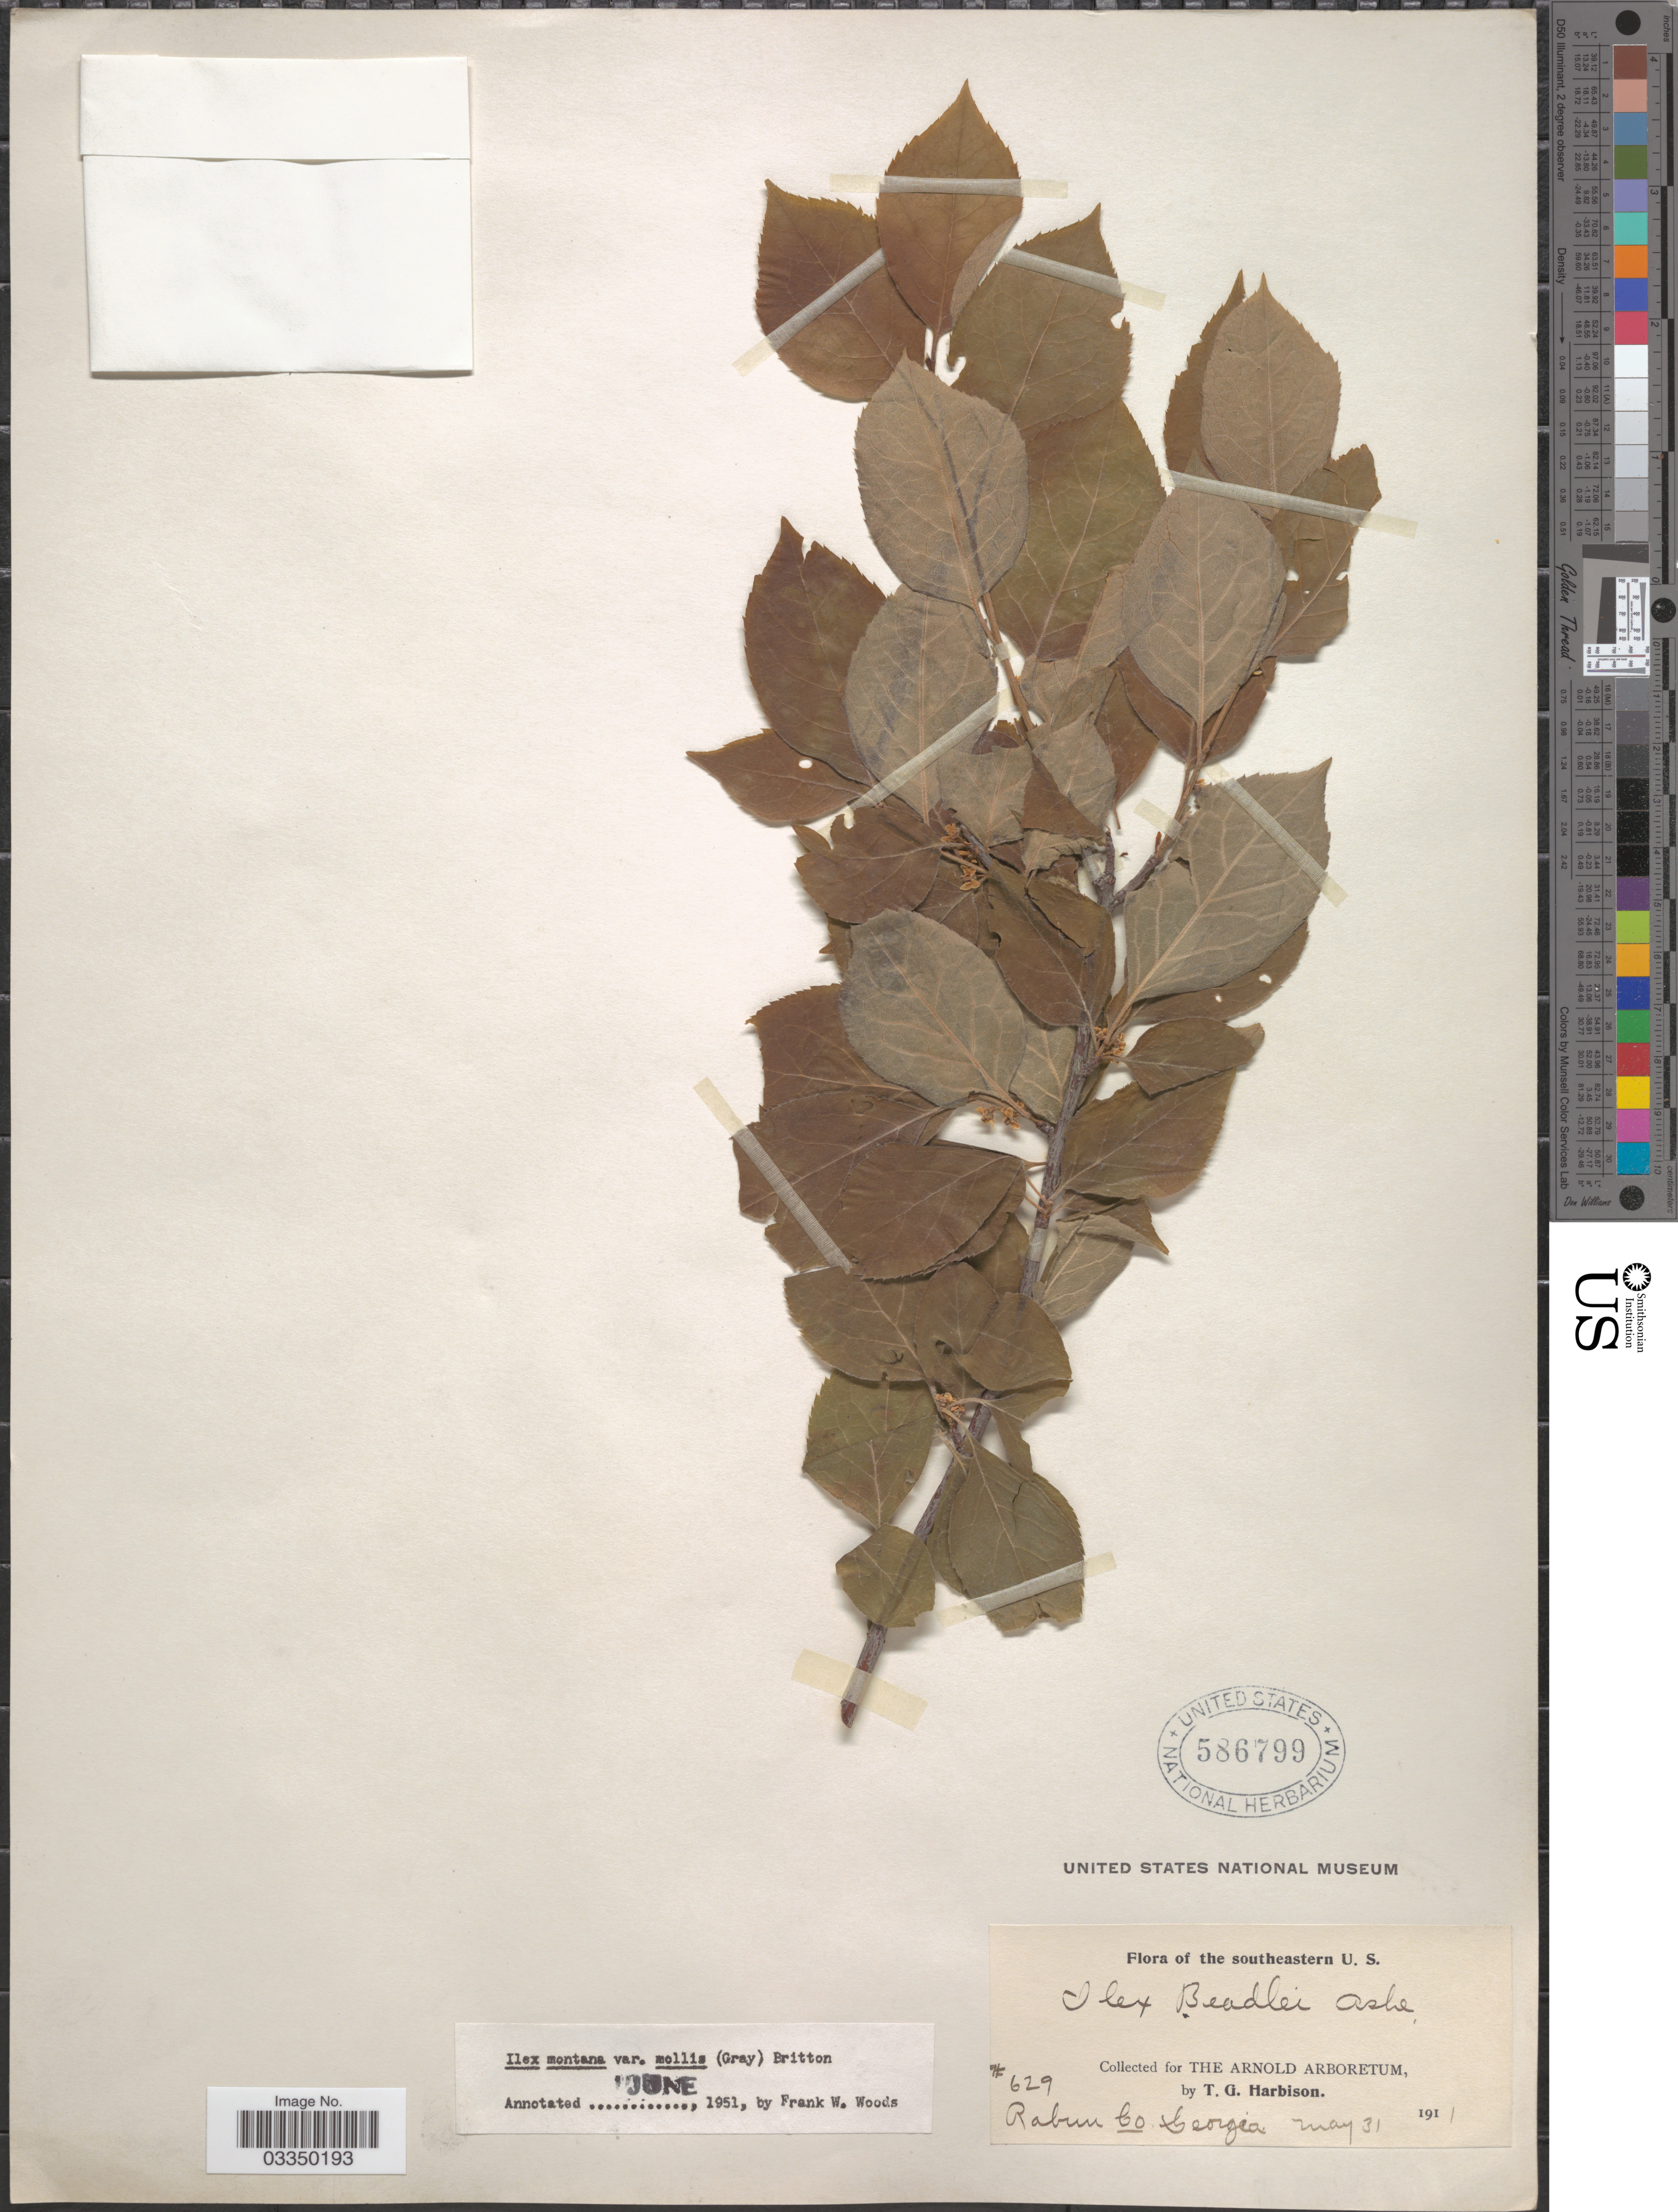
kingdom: Plantae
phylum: Tracheophyta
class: Magnoliopsida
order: Aquifoliales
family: Aquifoliaceae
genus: Ilex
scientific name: Ilex montana var. mollis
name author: (A. Gray) Britton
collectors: T. Harbison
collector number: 629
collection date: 1911-05-31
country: United States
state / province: Georgia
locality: The southeastern U. S. Rabun Co.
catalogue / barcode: US 586799